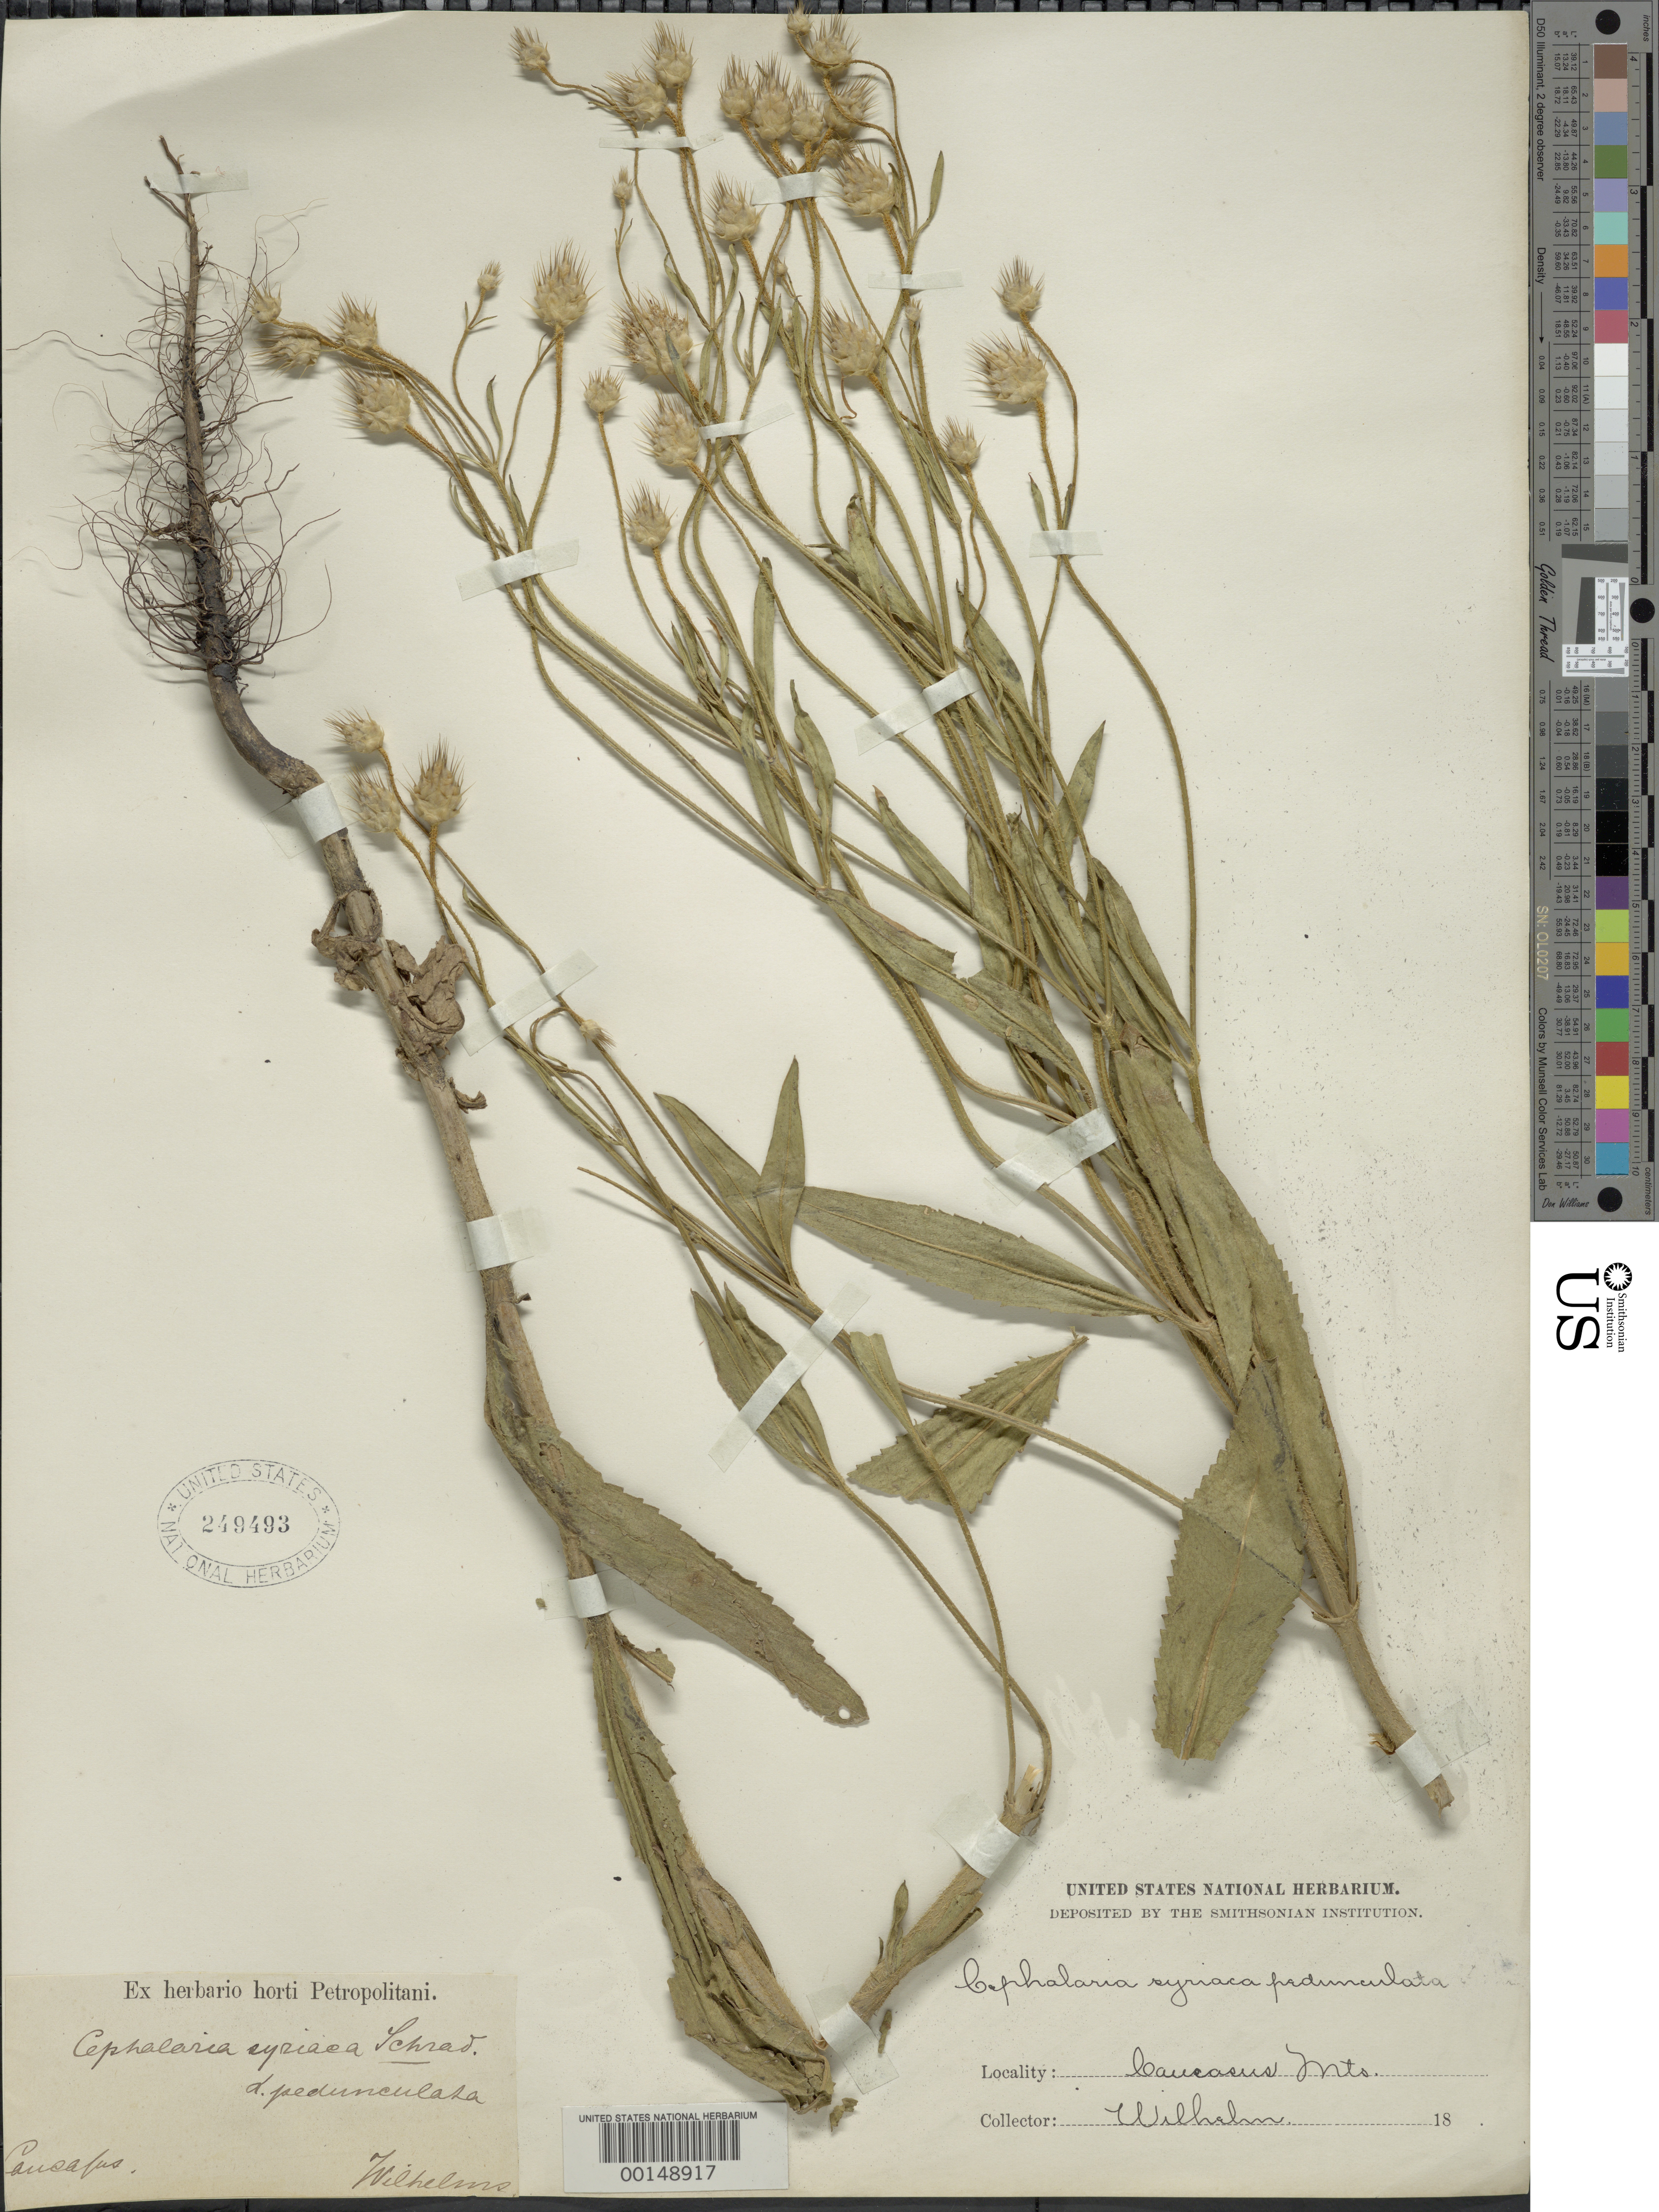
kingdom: Plantae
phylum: Tracheophyta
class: Magnoliopsida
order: Dipsacales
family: Caprifoliaceae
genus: Cephalaria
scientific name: Cephalaria syriaca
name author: Schrad.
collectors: C. Wilhelms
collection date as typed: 18--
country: Russian Federation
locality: Caucasus Mts.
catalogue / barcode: US 249493